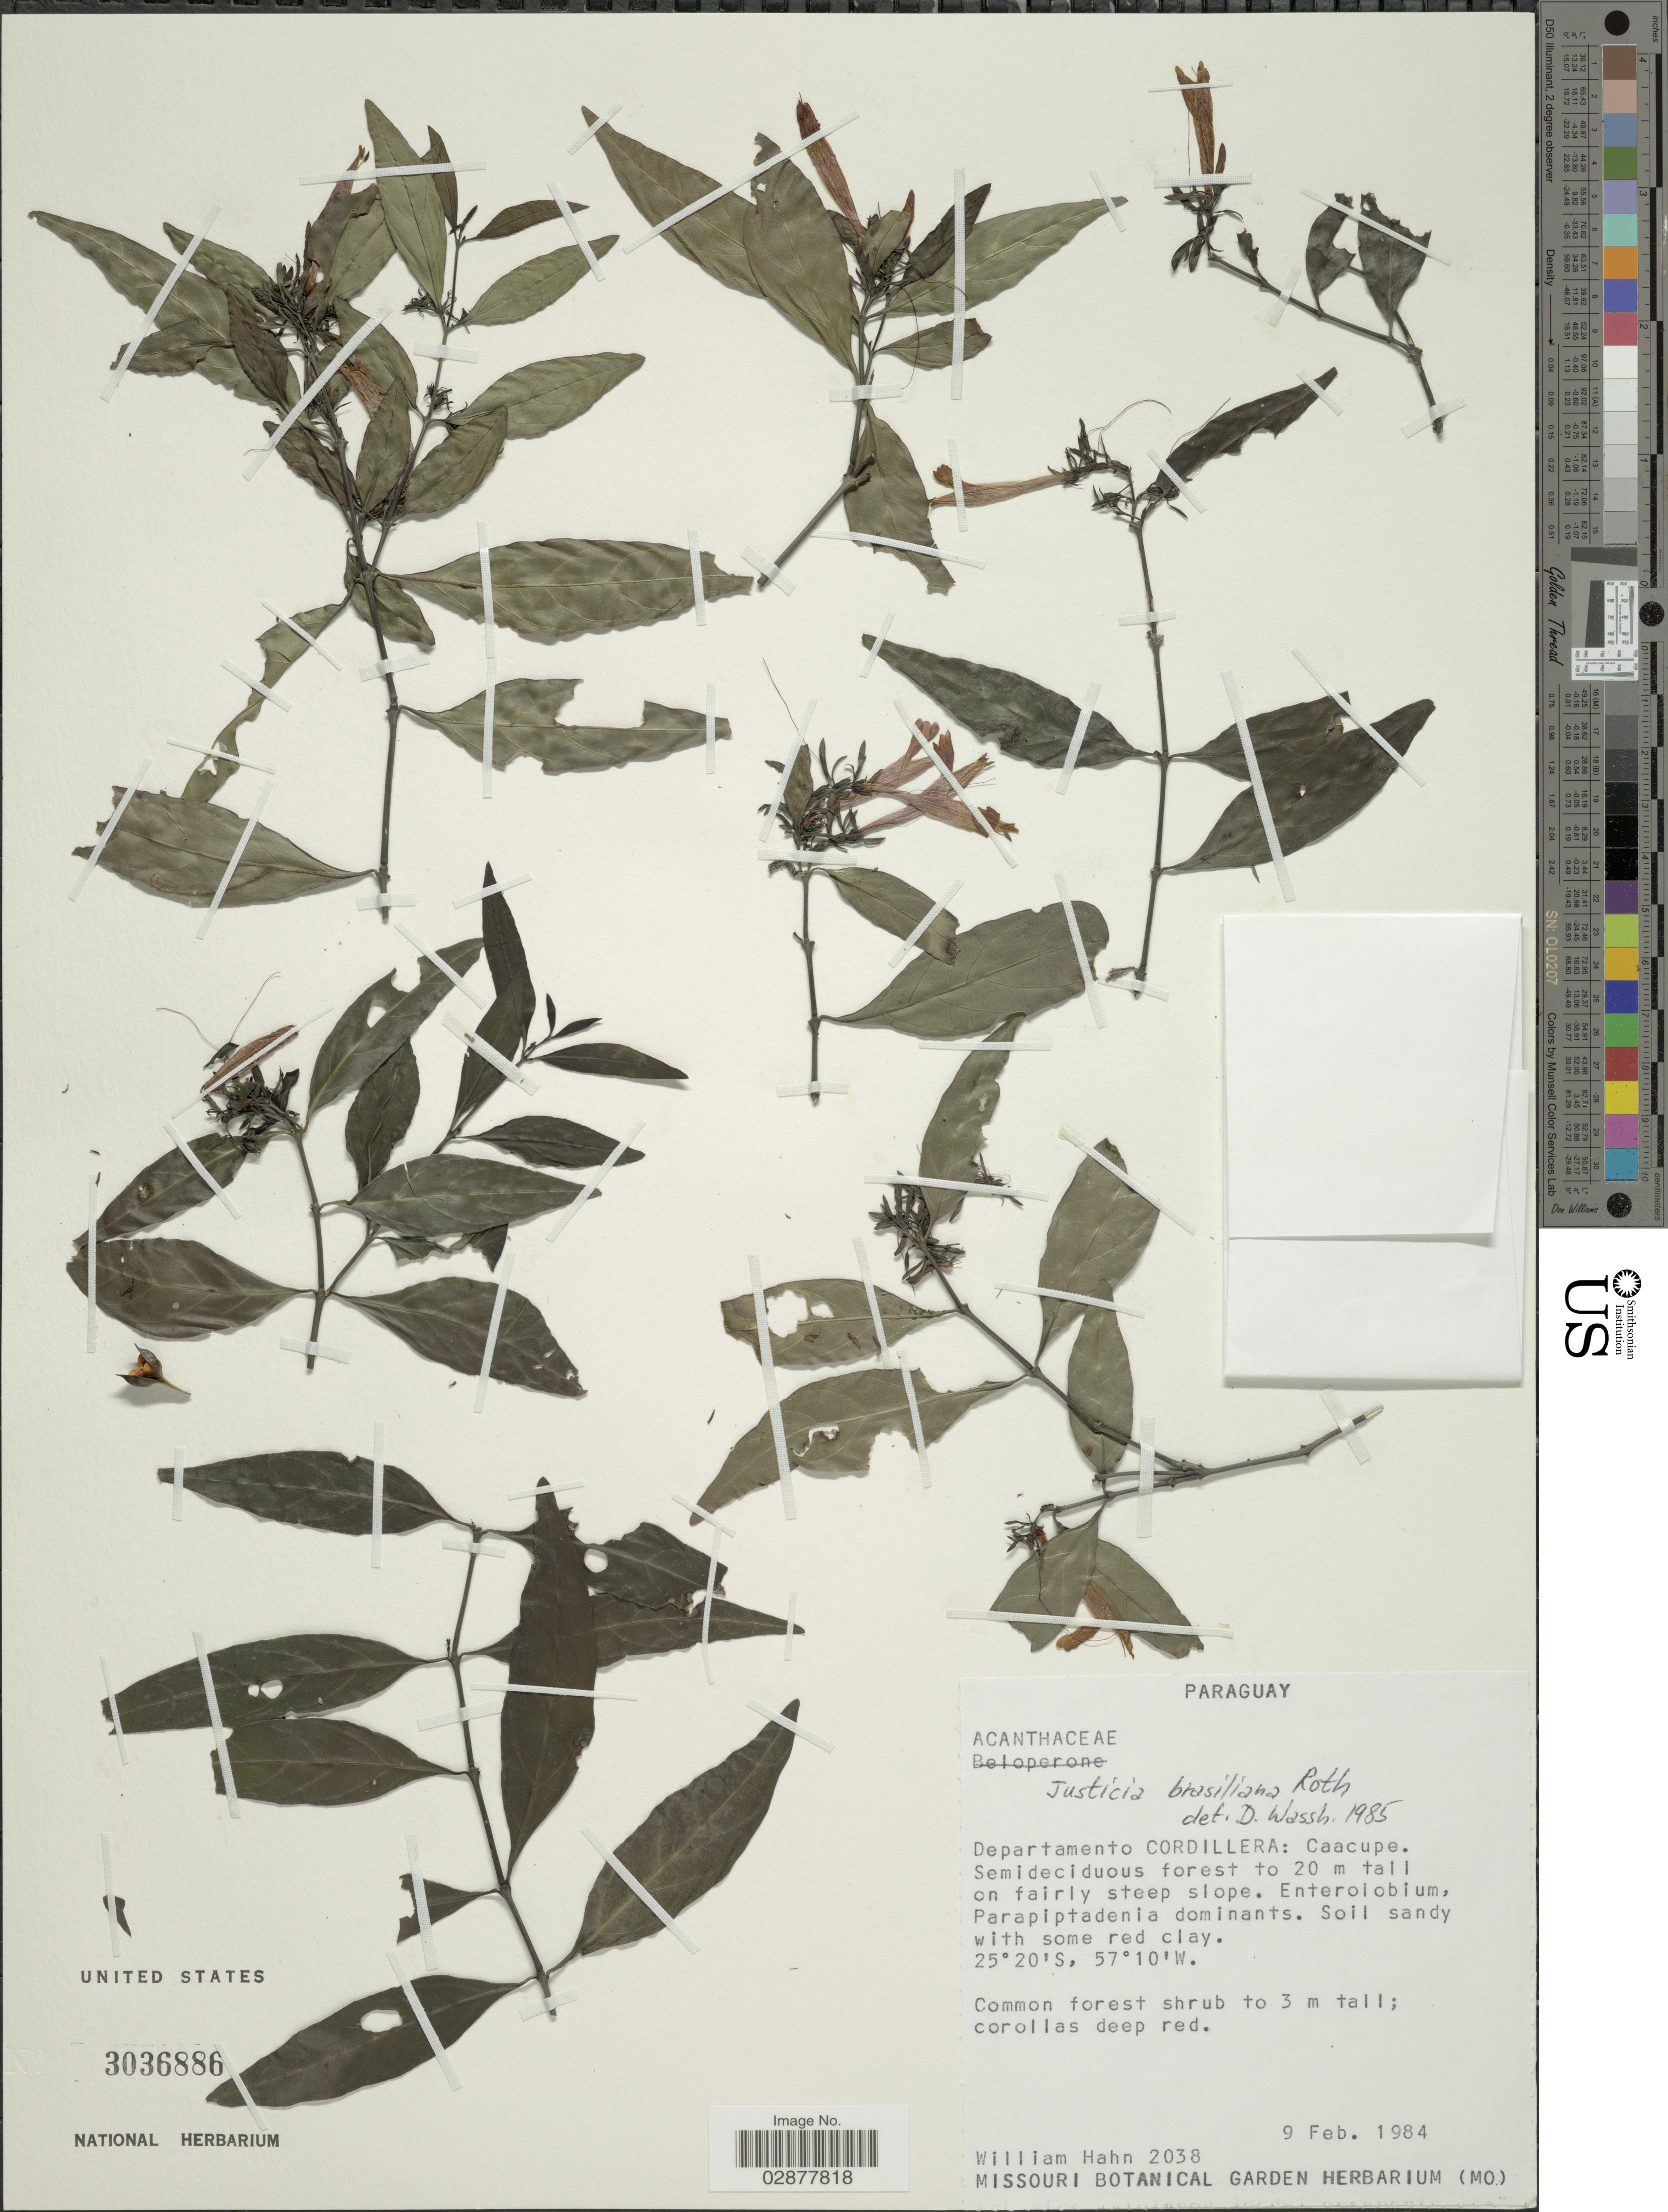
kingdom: Plantae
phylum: Tracheophyta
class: Magnoliopsida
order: Lamiales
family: Acanthaceae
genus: Justicia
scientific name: Justicia brasiliana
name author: Roth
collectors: W. Hahn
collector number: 2038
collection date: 1984-02-09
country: Paraguay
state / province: Cordillera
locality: Departamento Cordillera: Caacupe.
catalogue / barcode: US 3036886